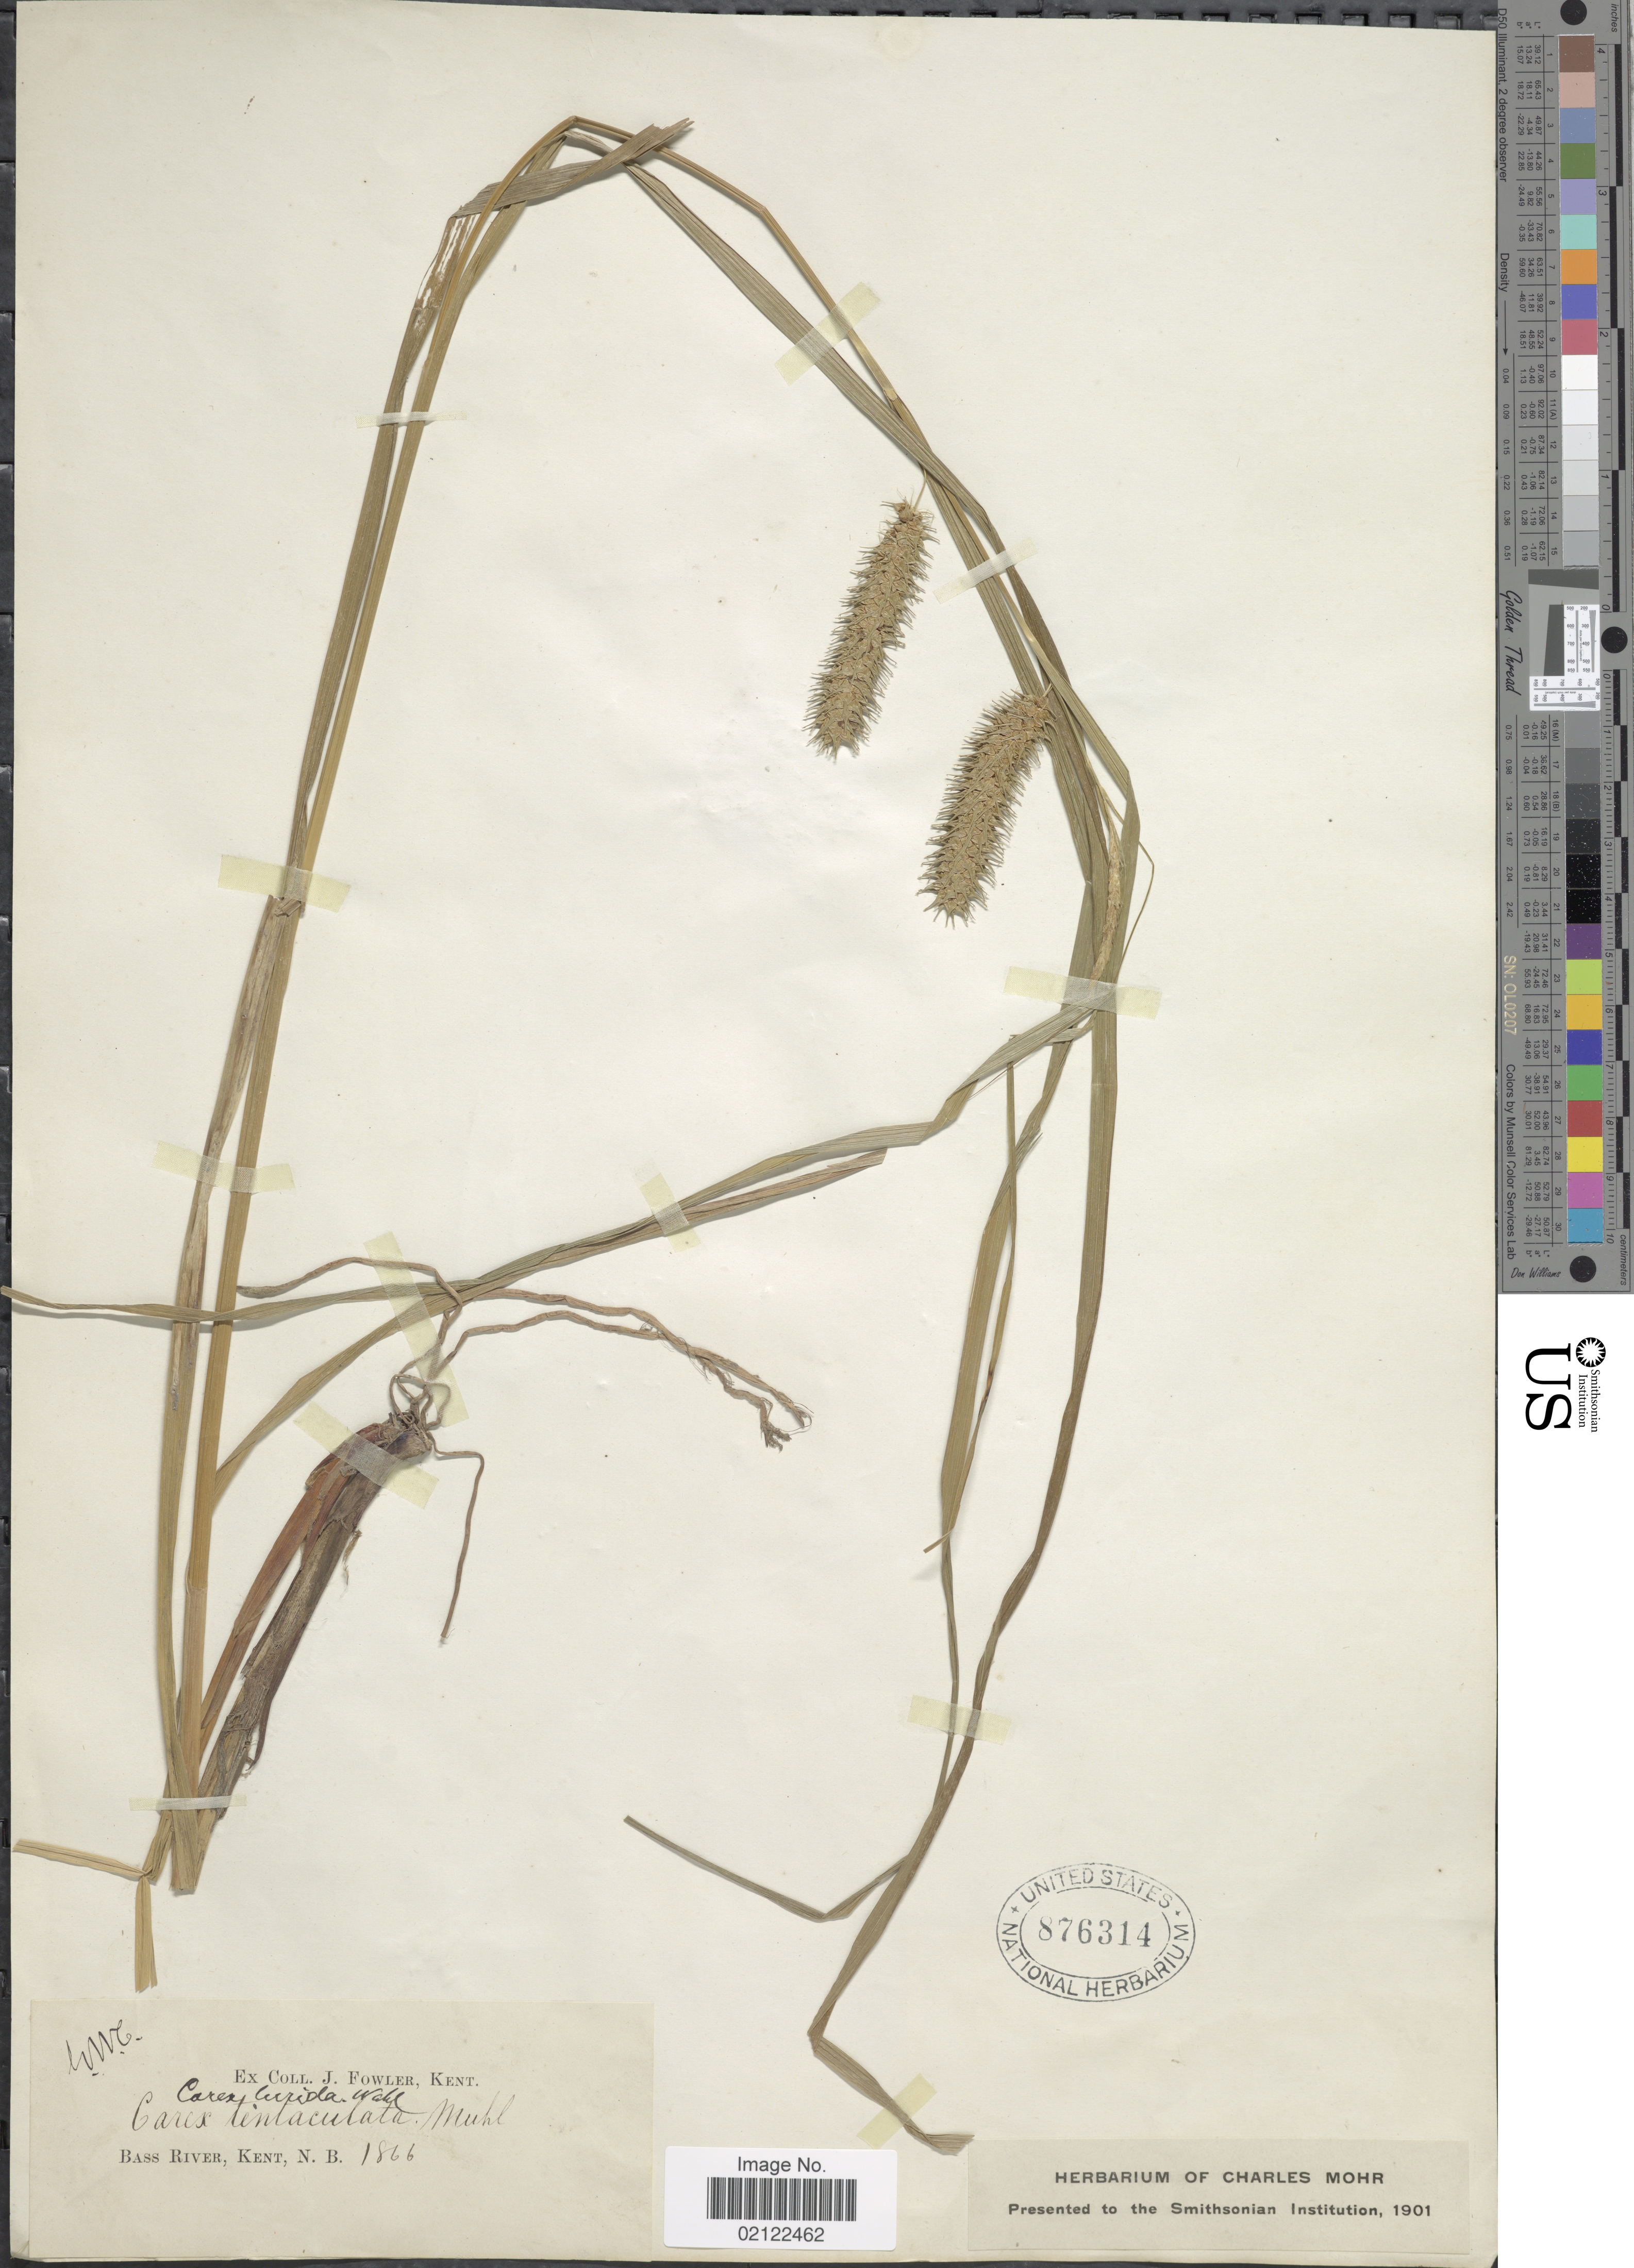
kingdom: Plantae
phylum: Tracheophyta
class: Liliopsida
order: Poales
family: Cyperaceae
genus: Carex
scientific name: Carex lurida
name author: Wahlenb.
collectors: J. P. Fowler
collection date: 1866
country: Canada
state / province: New Brunswick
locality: Bass River, Kent, N.B.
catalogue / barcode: US 876314